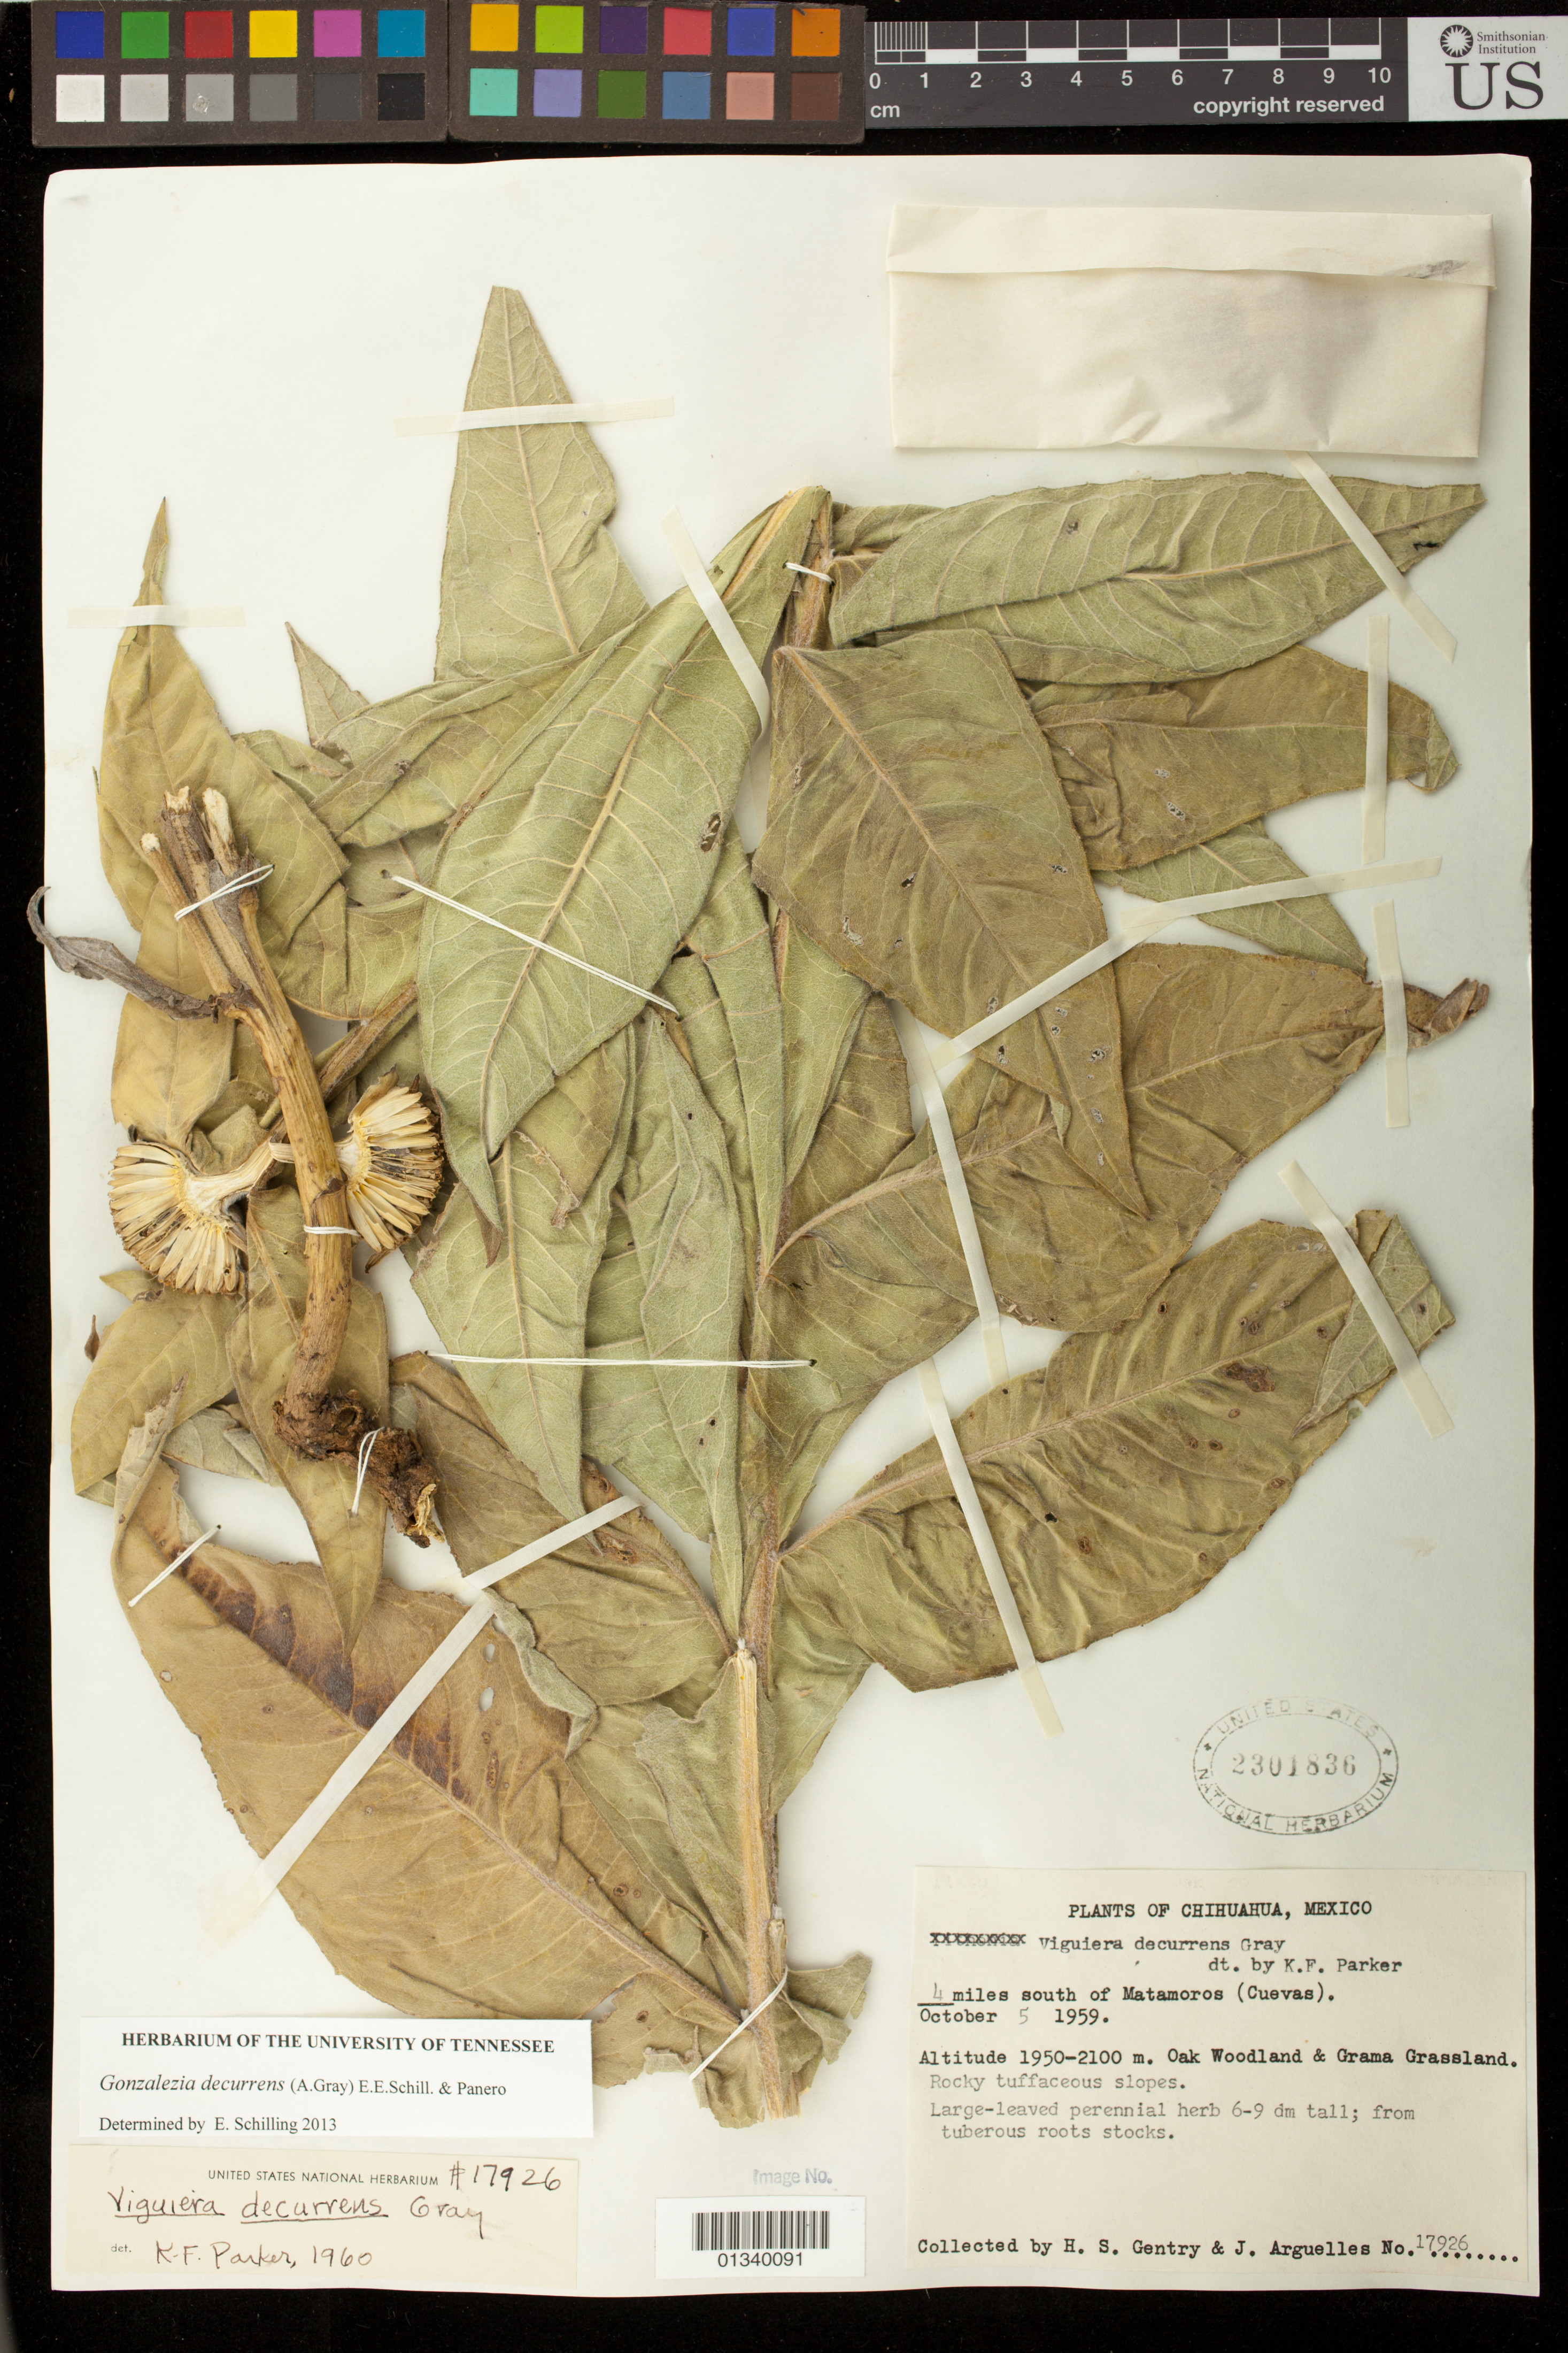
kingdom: Plantae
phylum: Tracheophyta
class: Magnoliopsida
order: Asterales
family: Asteraceae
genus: Gonzalezia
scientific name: Gonzalezia decurrens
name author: (A. Gray) E.E. Schill. & Panero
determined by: Schilling, E. E.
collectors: H. S. Gentry & J. Arguelles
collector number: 17926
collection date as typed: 5 October 1959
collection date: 1959-10-05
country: Mexico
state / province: Chihuahua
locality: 4 mi S of Matamoros (Cuevas)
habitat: Rocky tuffaceous slopes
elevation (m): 594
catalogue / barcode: US 2301836